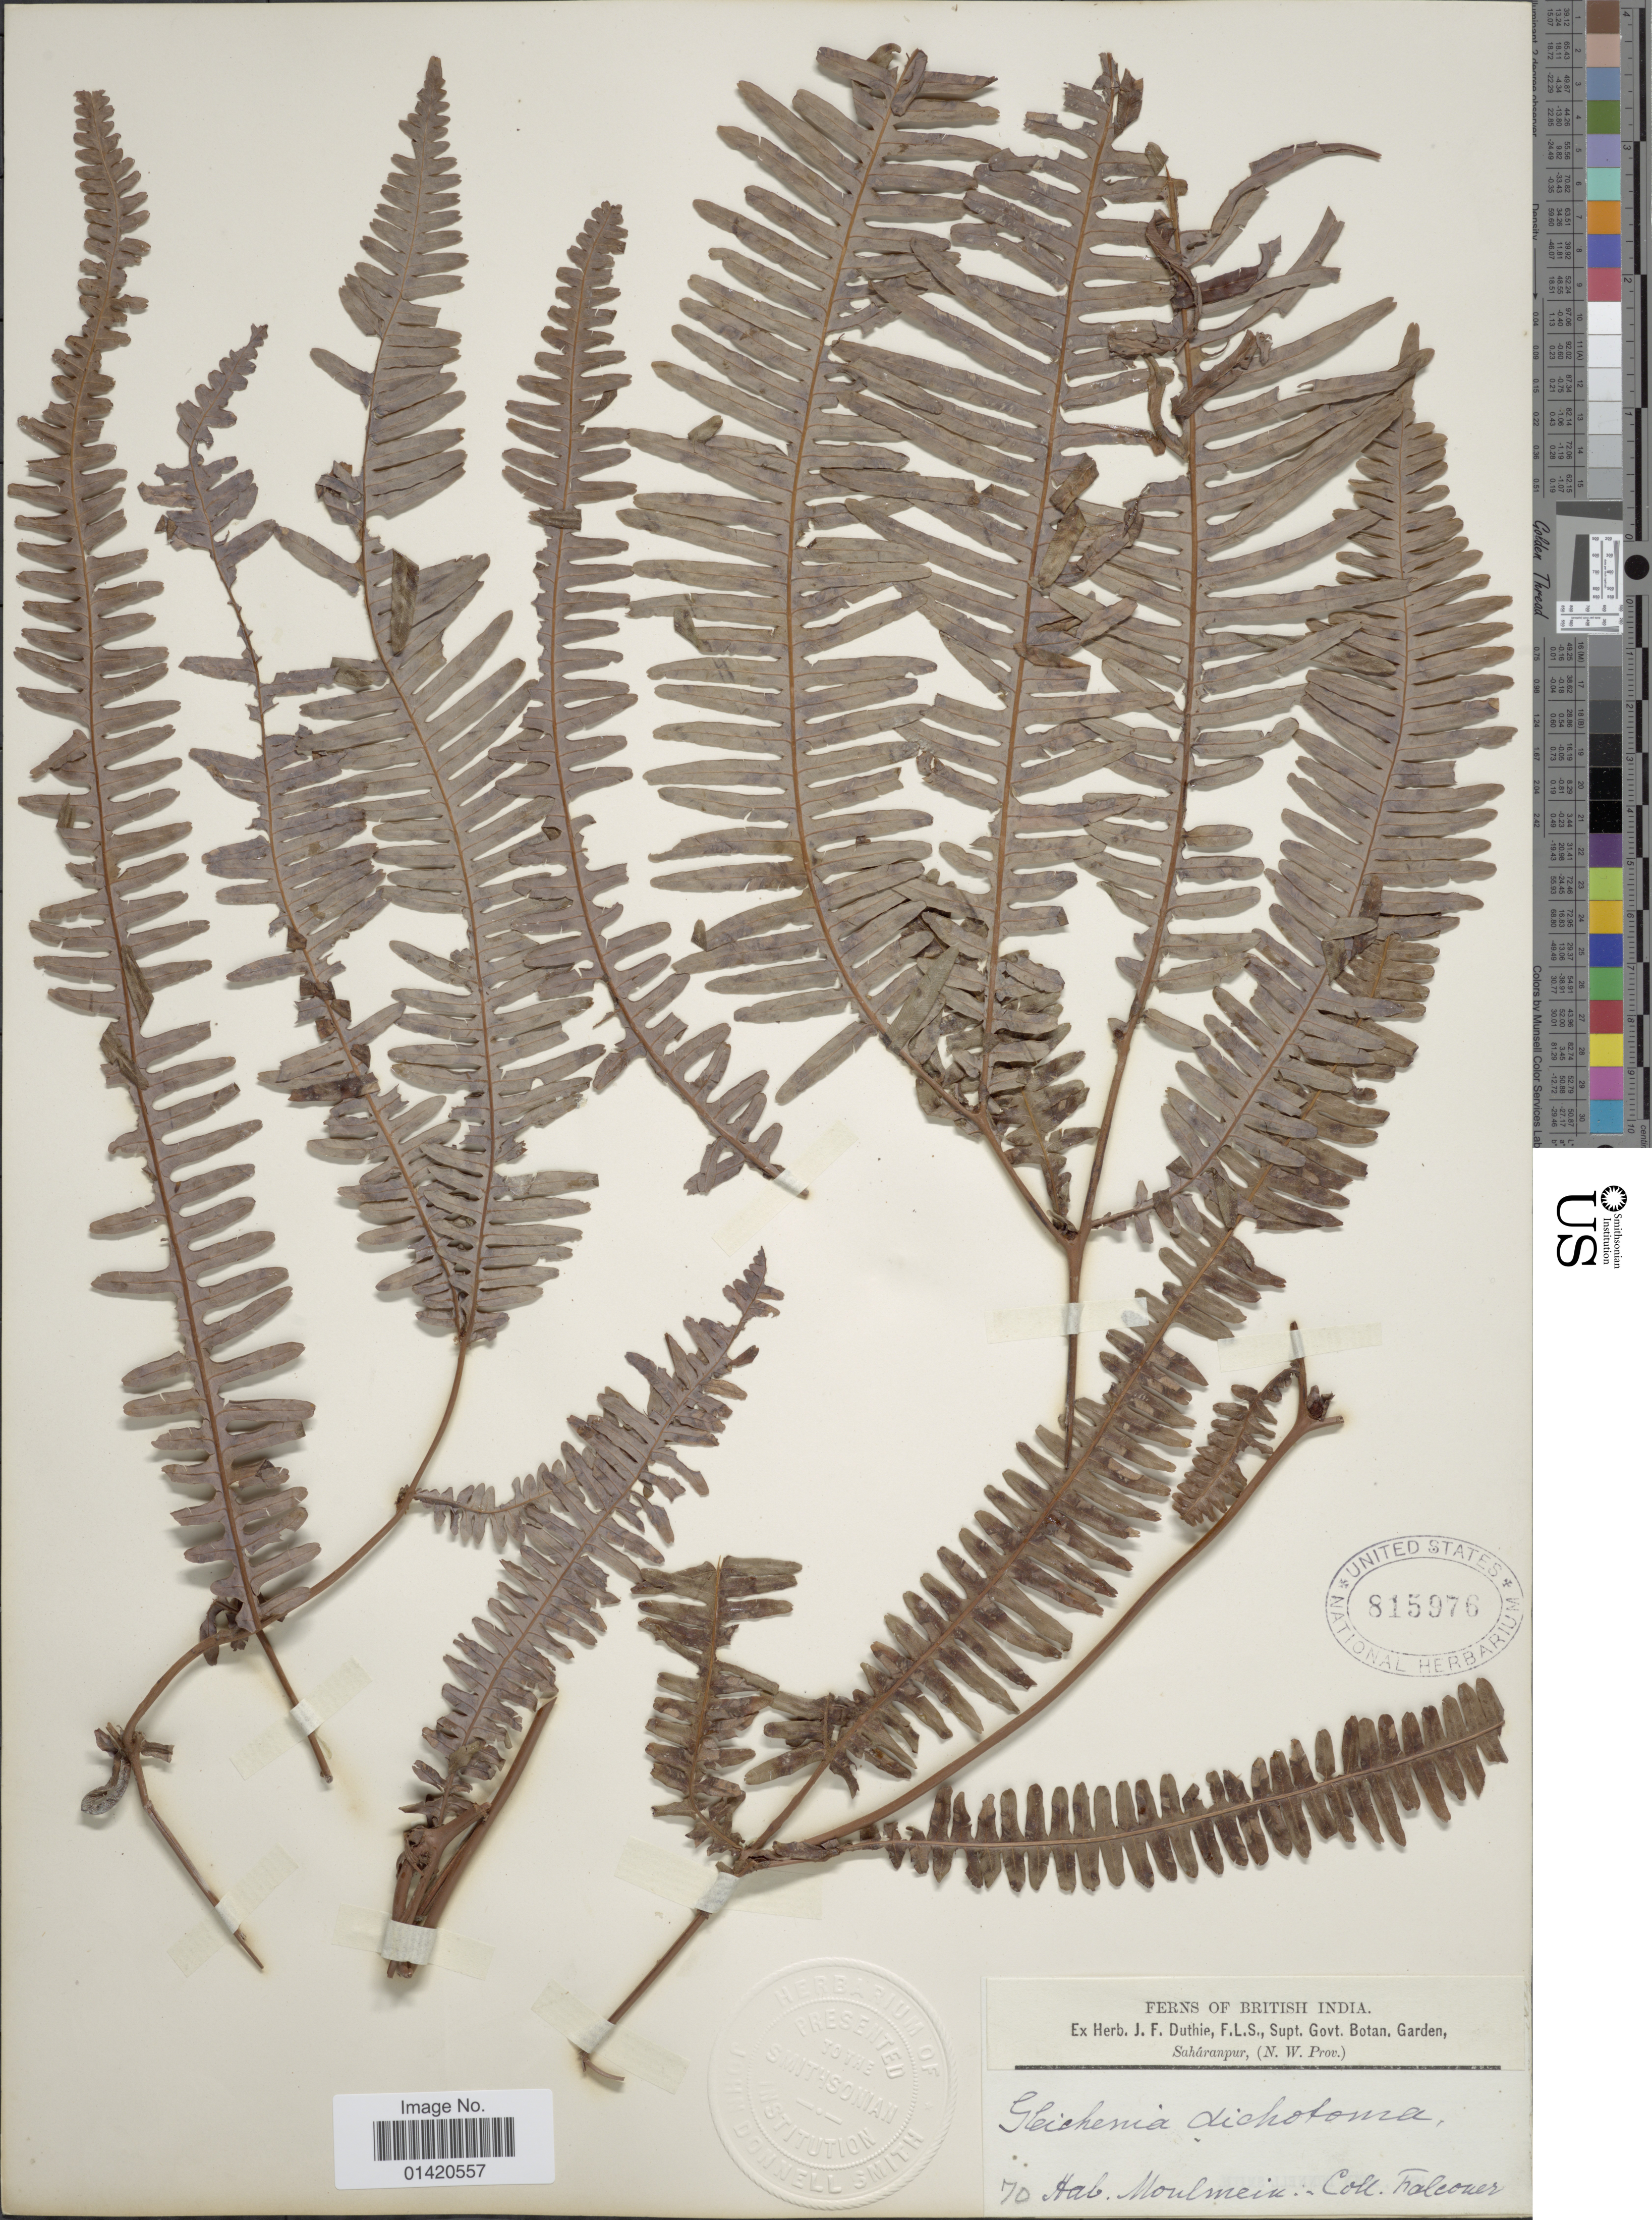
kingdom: Plantae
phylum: Tracheophyta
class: Polypodiopsida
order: Gleicheniales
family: Gleicheniaceae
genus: Dicranopteris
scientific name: Dicranopteris linearis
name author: (Burm. f.) Underw.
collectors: -. Falconer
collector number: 70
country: Myanmar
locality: British India, Hab. Moulmein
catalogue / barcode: US 815976